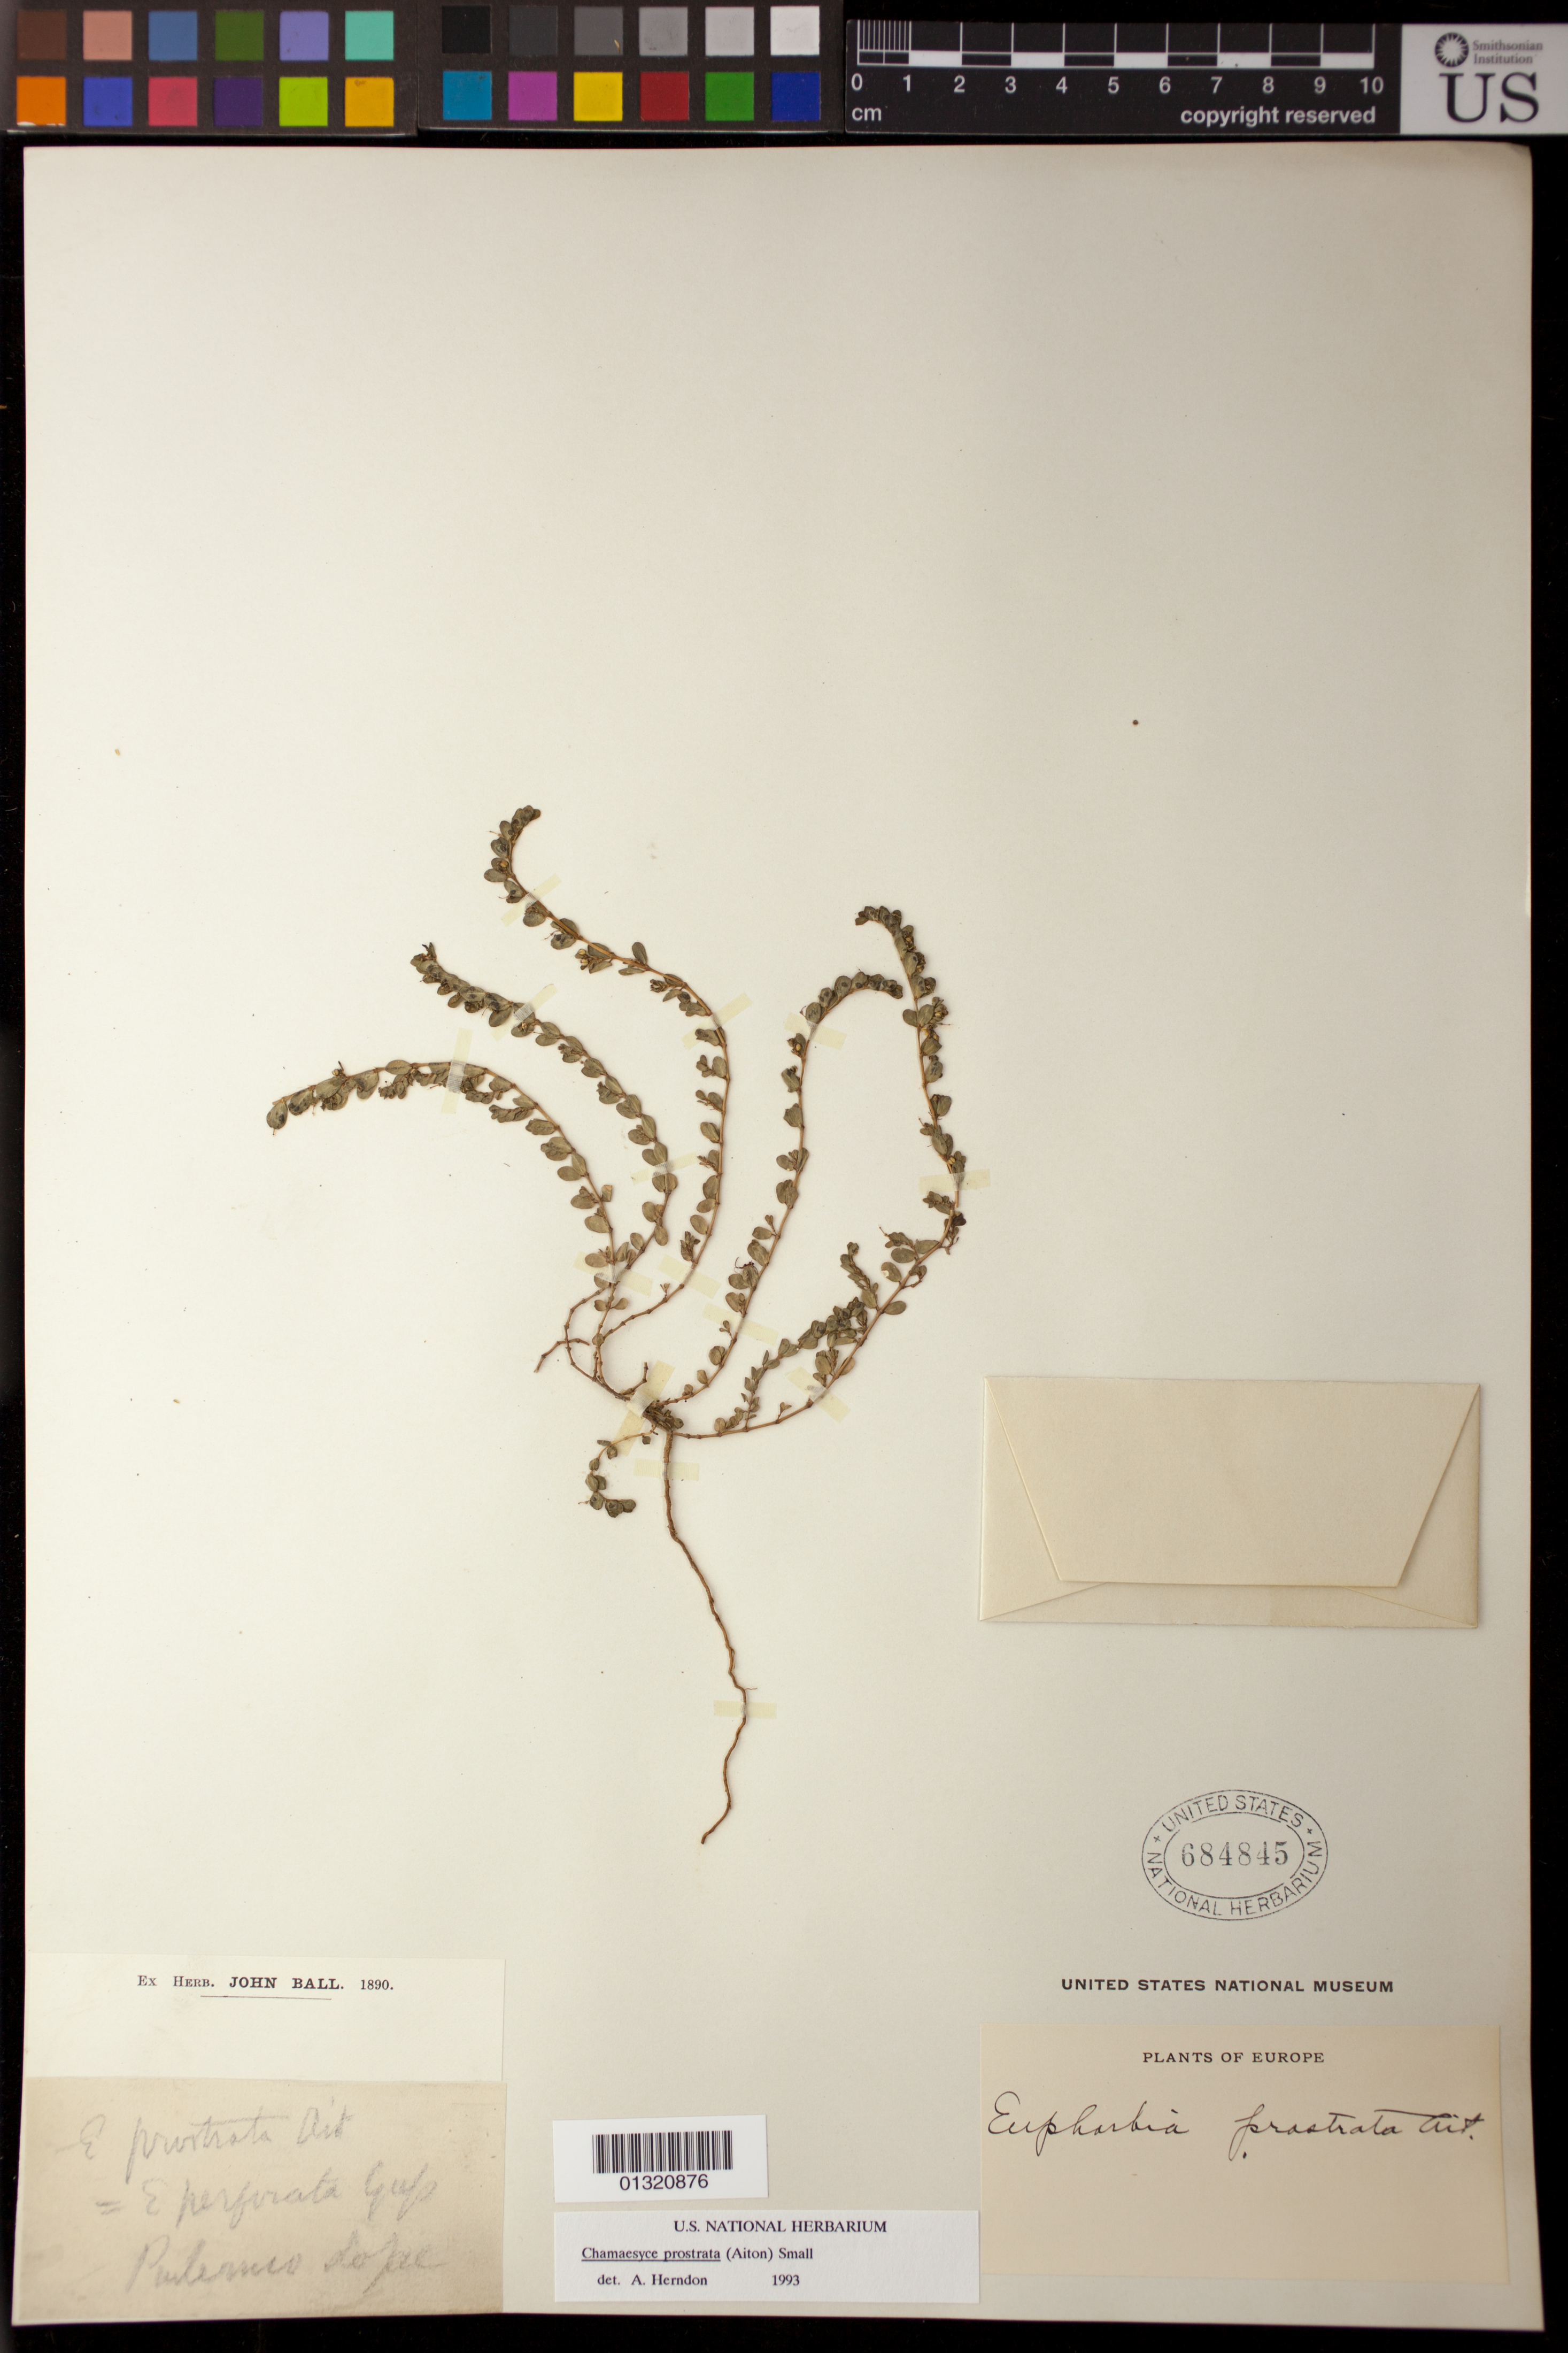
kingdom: Plantae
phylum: Tracheophyta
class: Magnoliopsida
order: Malpighiales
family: Euphorbiaceae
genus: Euphorbia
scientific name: Euphorbia prostrata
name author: Aiton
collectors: ex herb. John Ball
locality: Europe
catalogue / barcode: US 684845